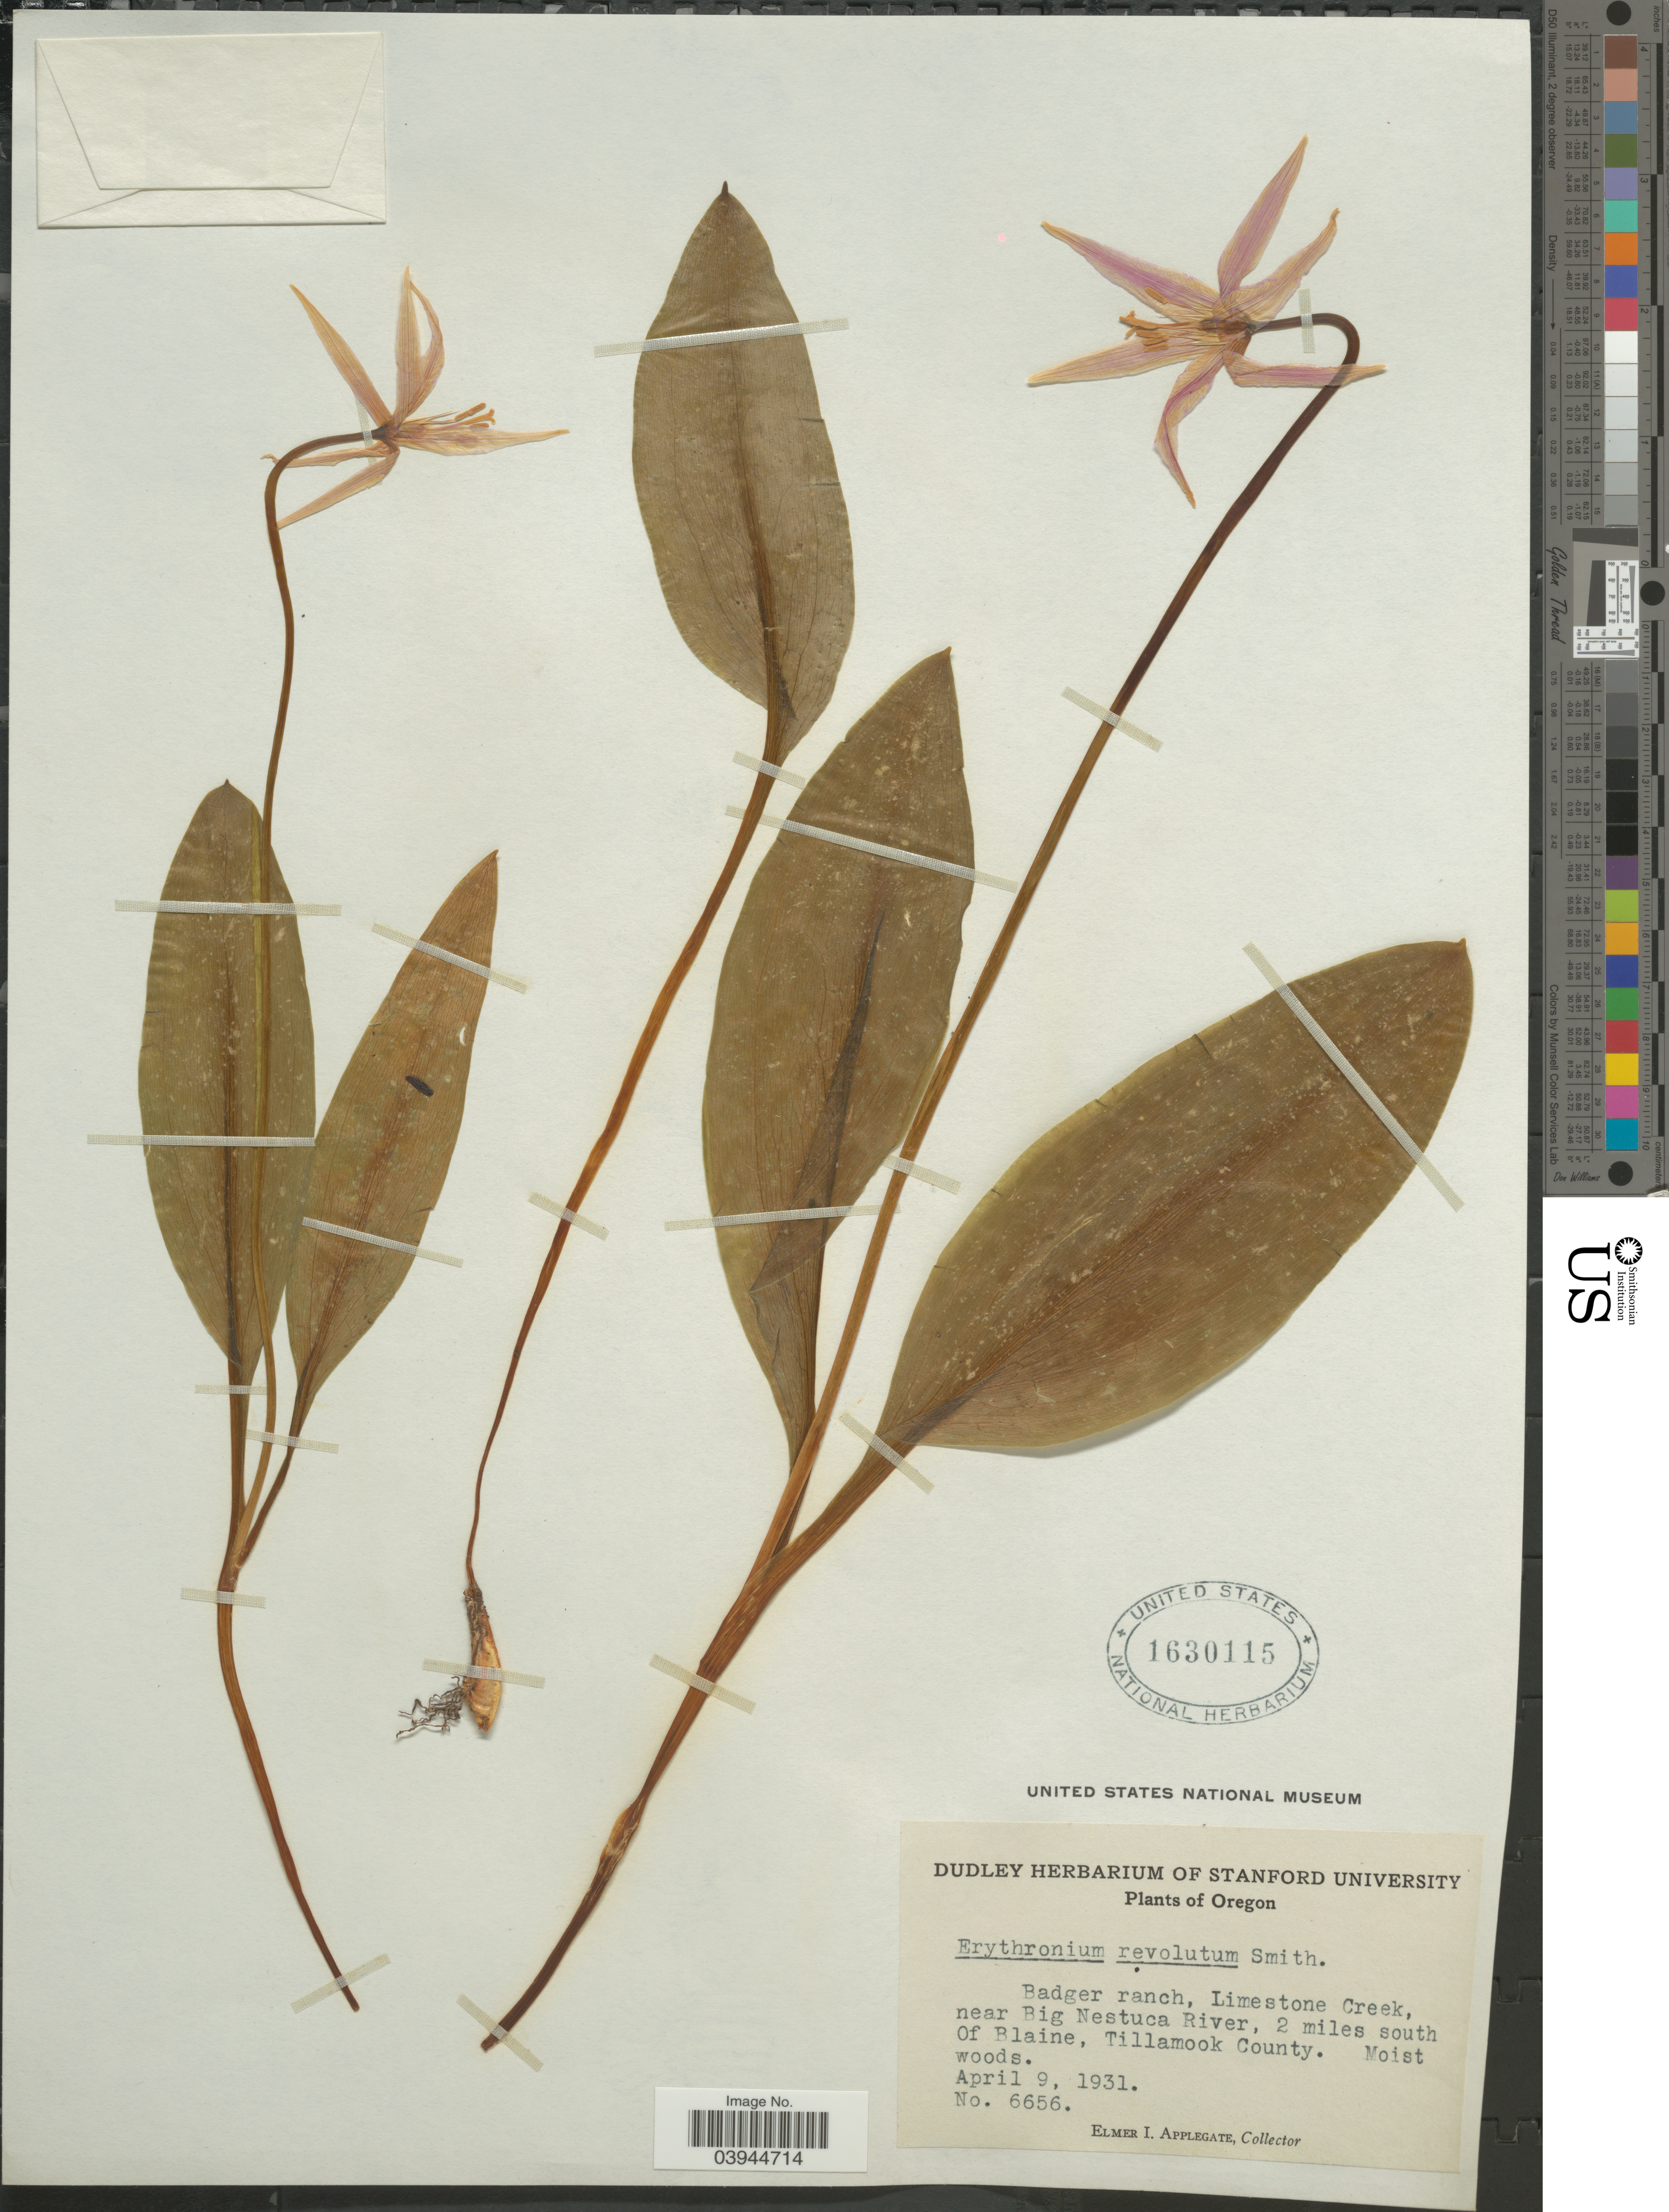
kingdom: Plantae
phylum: Tracheophyta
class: Liliopsida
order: Liliales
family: Liliaceae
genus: Erythronium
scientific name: Erythronium revolutum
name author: Sm.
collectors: E. I. Applegate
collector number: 6656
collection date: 1931-04-09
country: United States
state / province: Oregon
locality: Badger ranch, Limestone Creek, near Big Nestuca River, 2 miles south Of Blaine, Tillamook County.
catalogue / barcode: US 1630115